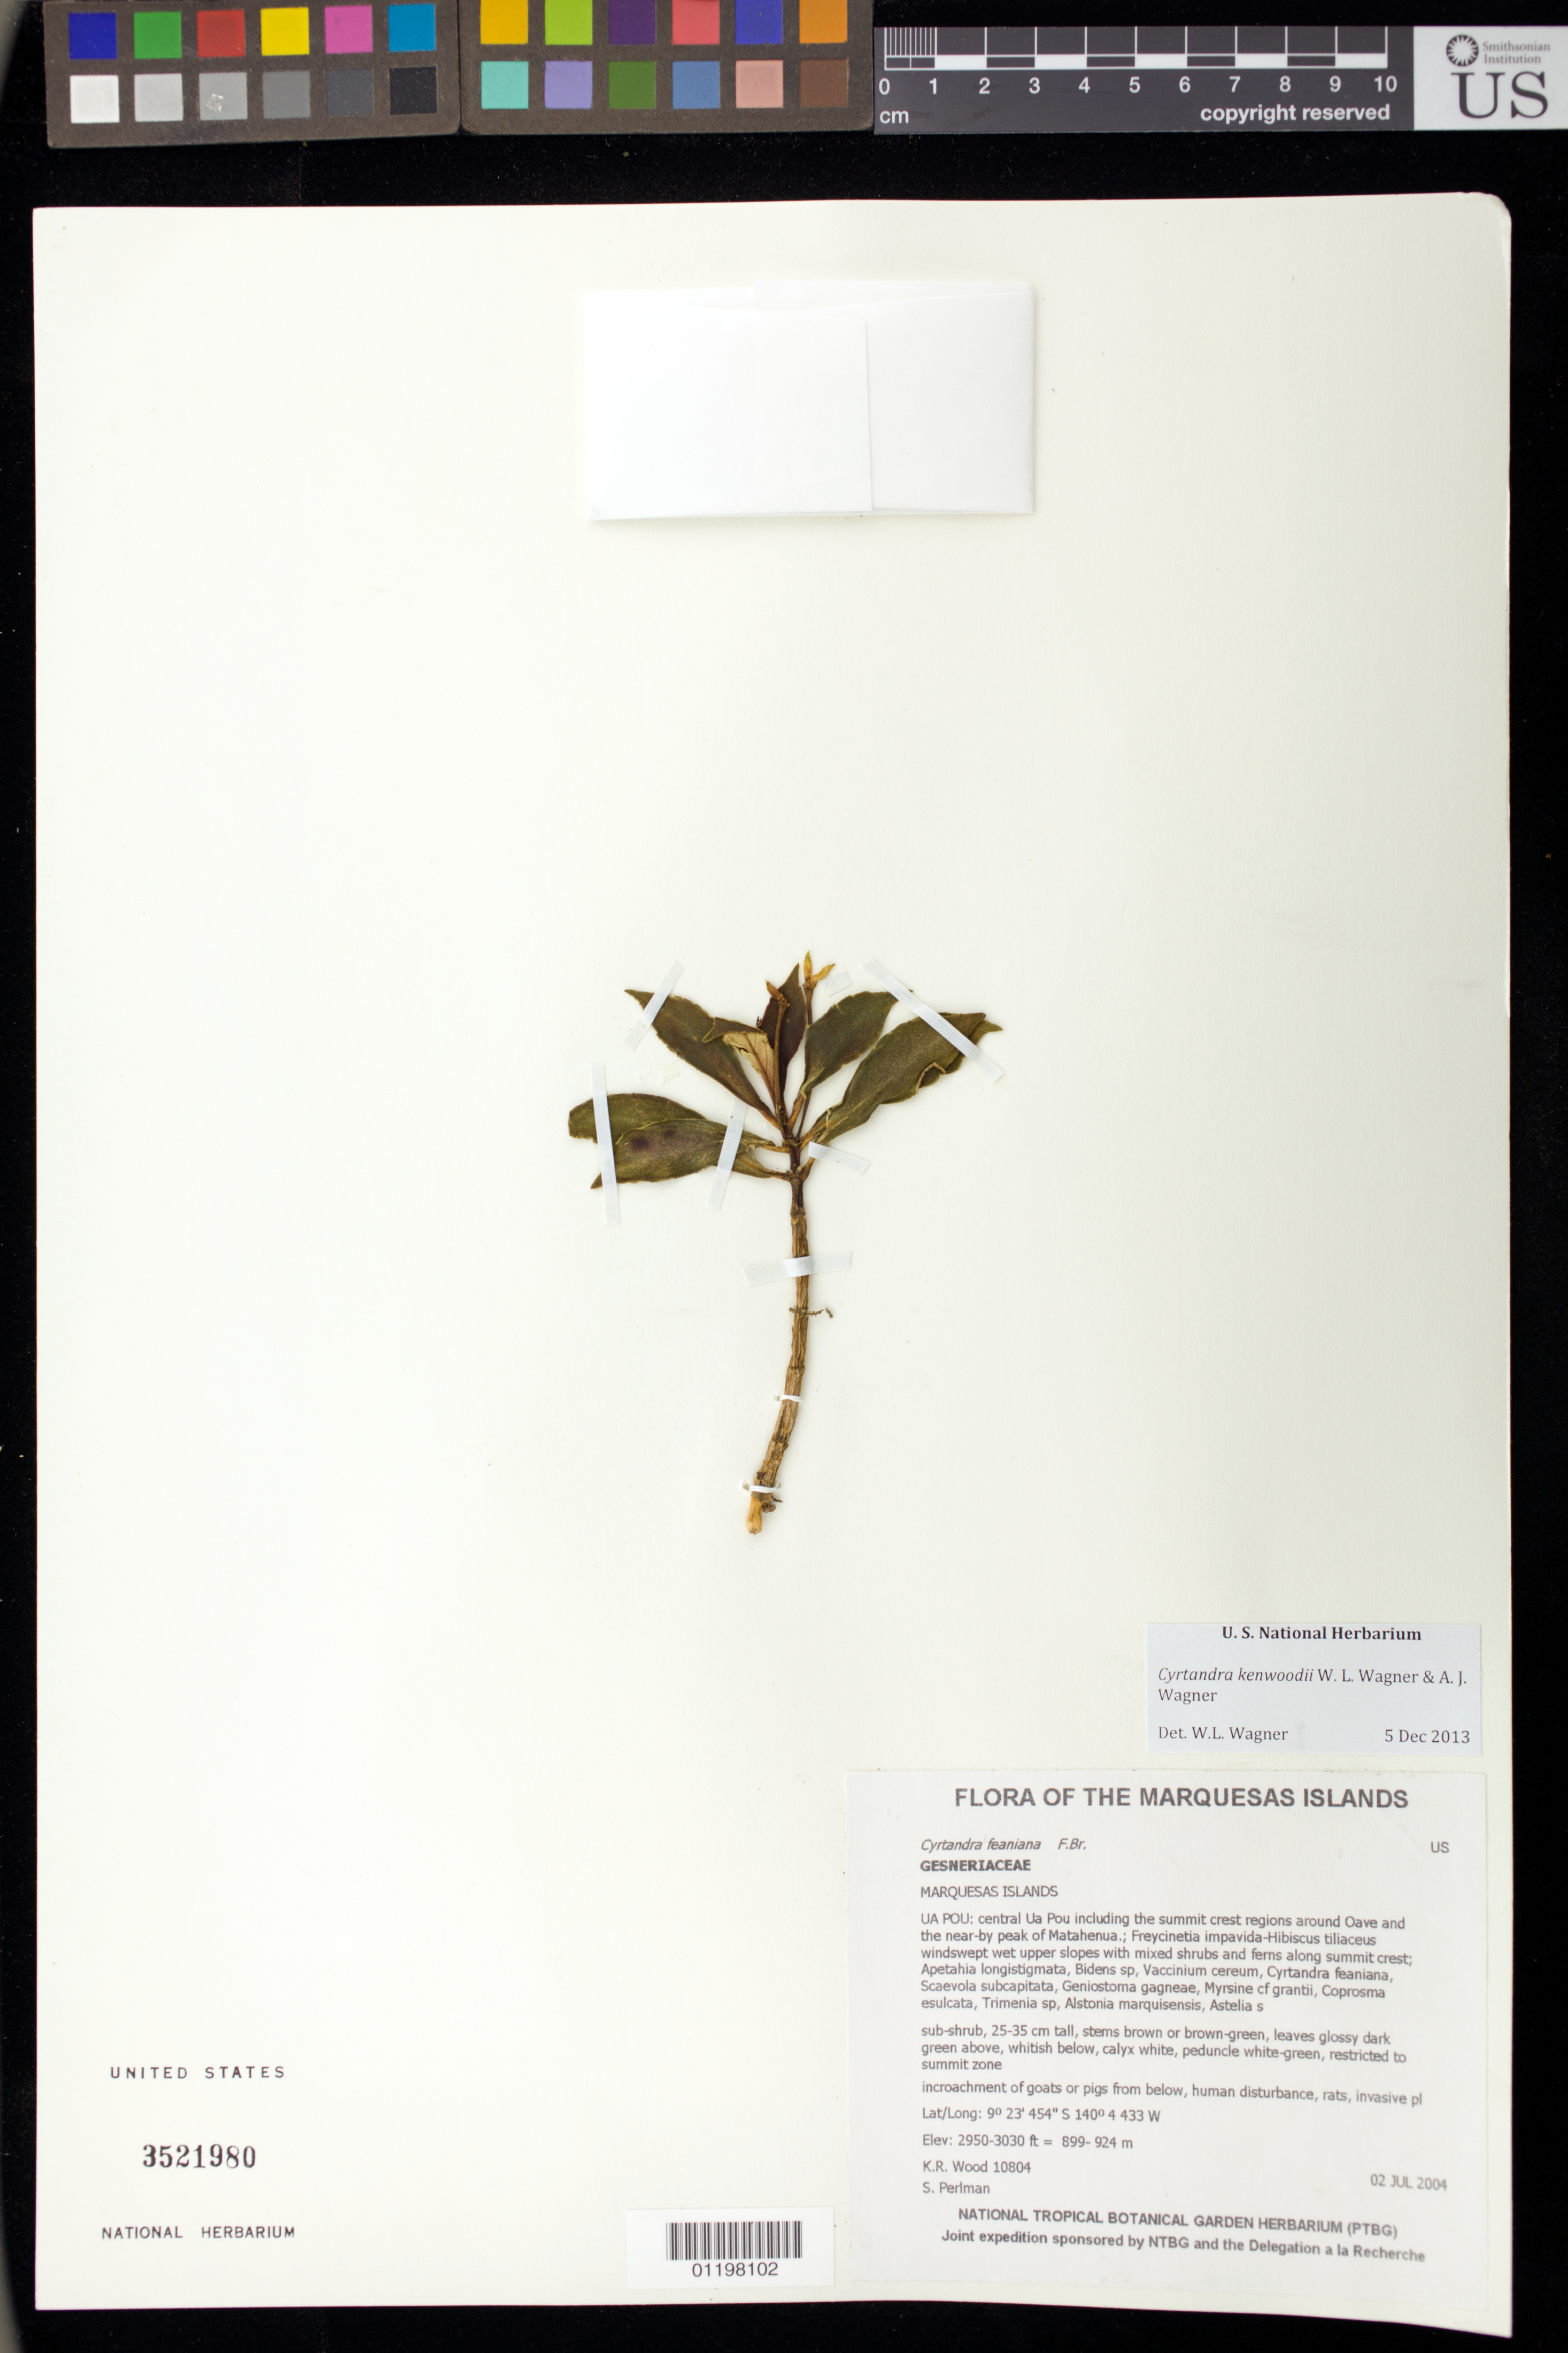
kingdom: Plantae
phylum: Tracheophyta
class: Magnoliopsida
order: Lamiales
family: Gesneriaceae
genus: Cyrtandra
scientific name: Cyrtandra kenwoodii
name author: W.L. Wagner & A.J. Wagner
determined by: Wagner, W. L., (BOT), Smithsonian Institution - National Museum of Natural History (UNITED STATES)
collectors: K. R. Wood & S. P. Perlman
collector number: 10804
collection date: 2004-07-02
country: French Polynesia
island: Ua Pou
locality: Central Ua Pou including the summit crest regions around Oave and the near-by peak of Matahenua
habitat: Freycinetia impavida - Hibiscus tiliaceus windswept wet upper slopes with mixed shrubs and ferns along summit crest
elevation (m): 899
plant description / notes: Incroachment of goats or pigs from below, human disturbance, rats, invasive plant taxa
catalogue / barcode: US 3521980